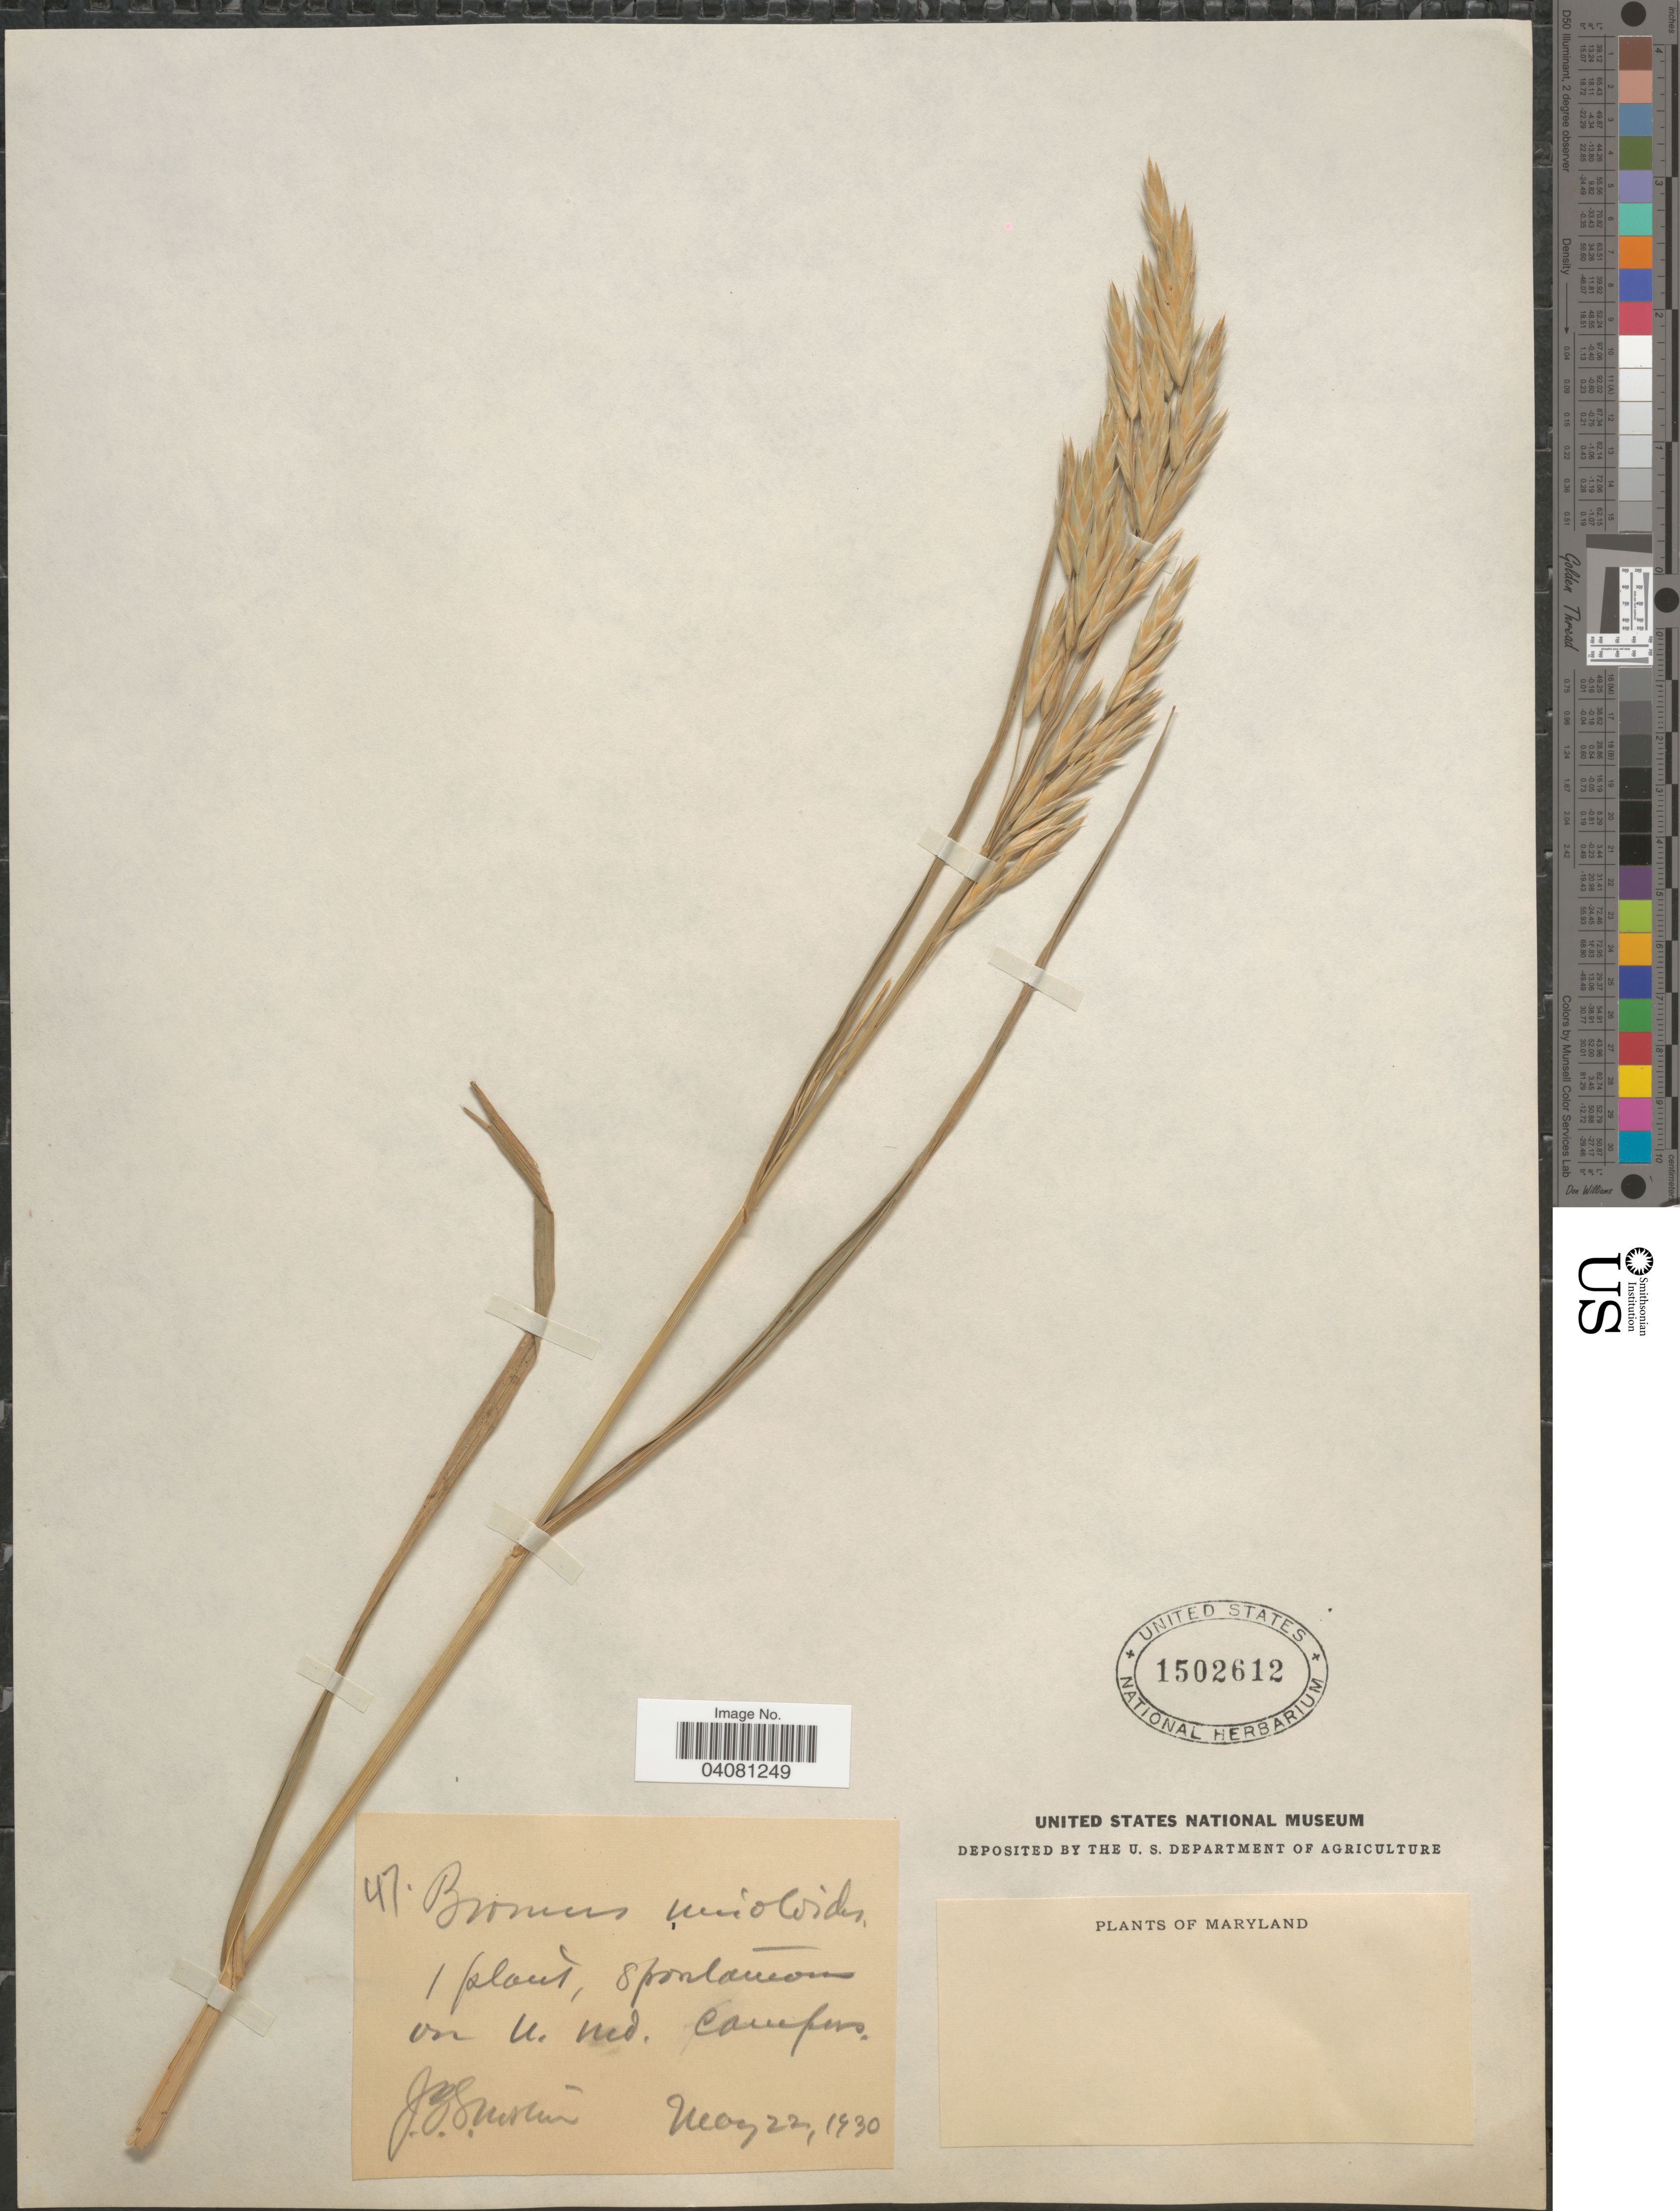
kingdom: Plantae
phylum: Tracheophyta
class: Liliopsida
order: Poales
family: Poaceae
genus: Bromus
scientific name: Bromus catharticus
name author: Vahl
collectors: J. B. S. Norton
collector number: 47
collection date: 1930-05-22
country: United States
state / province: Maryland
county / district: Prince George's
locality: On U. md. campus.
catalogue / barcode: US 1502612